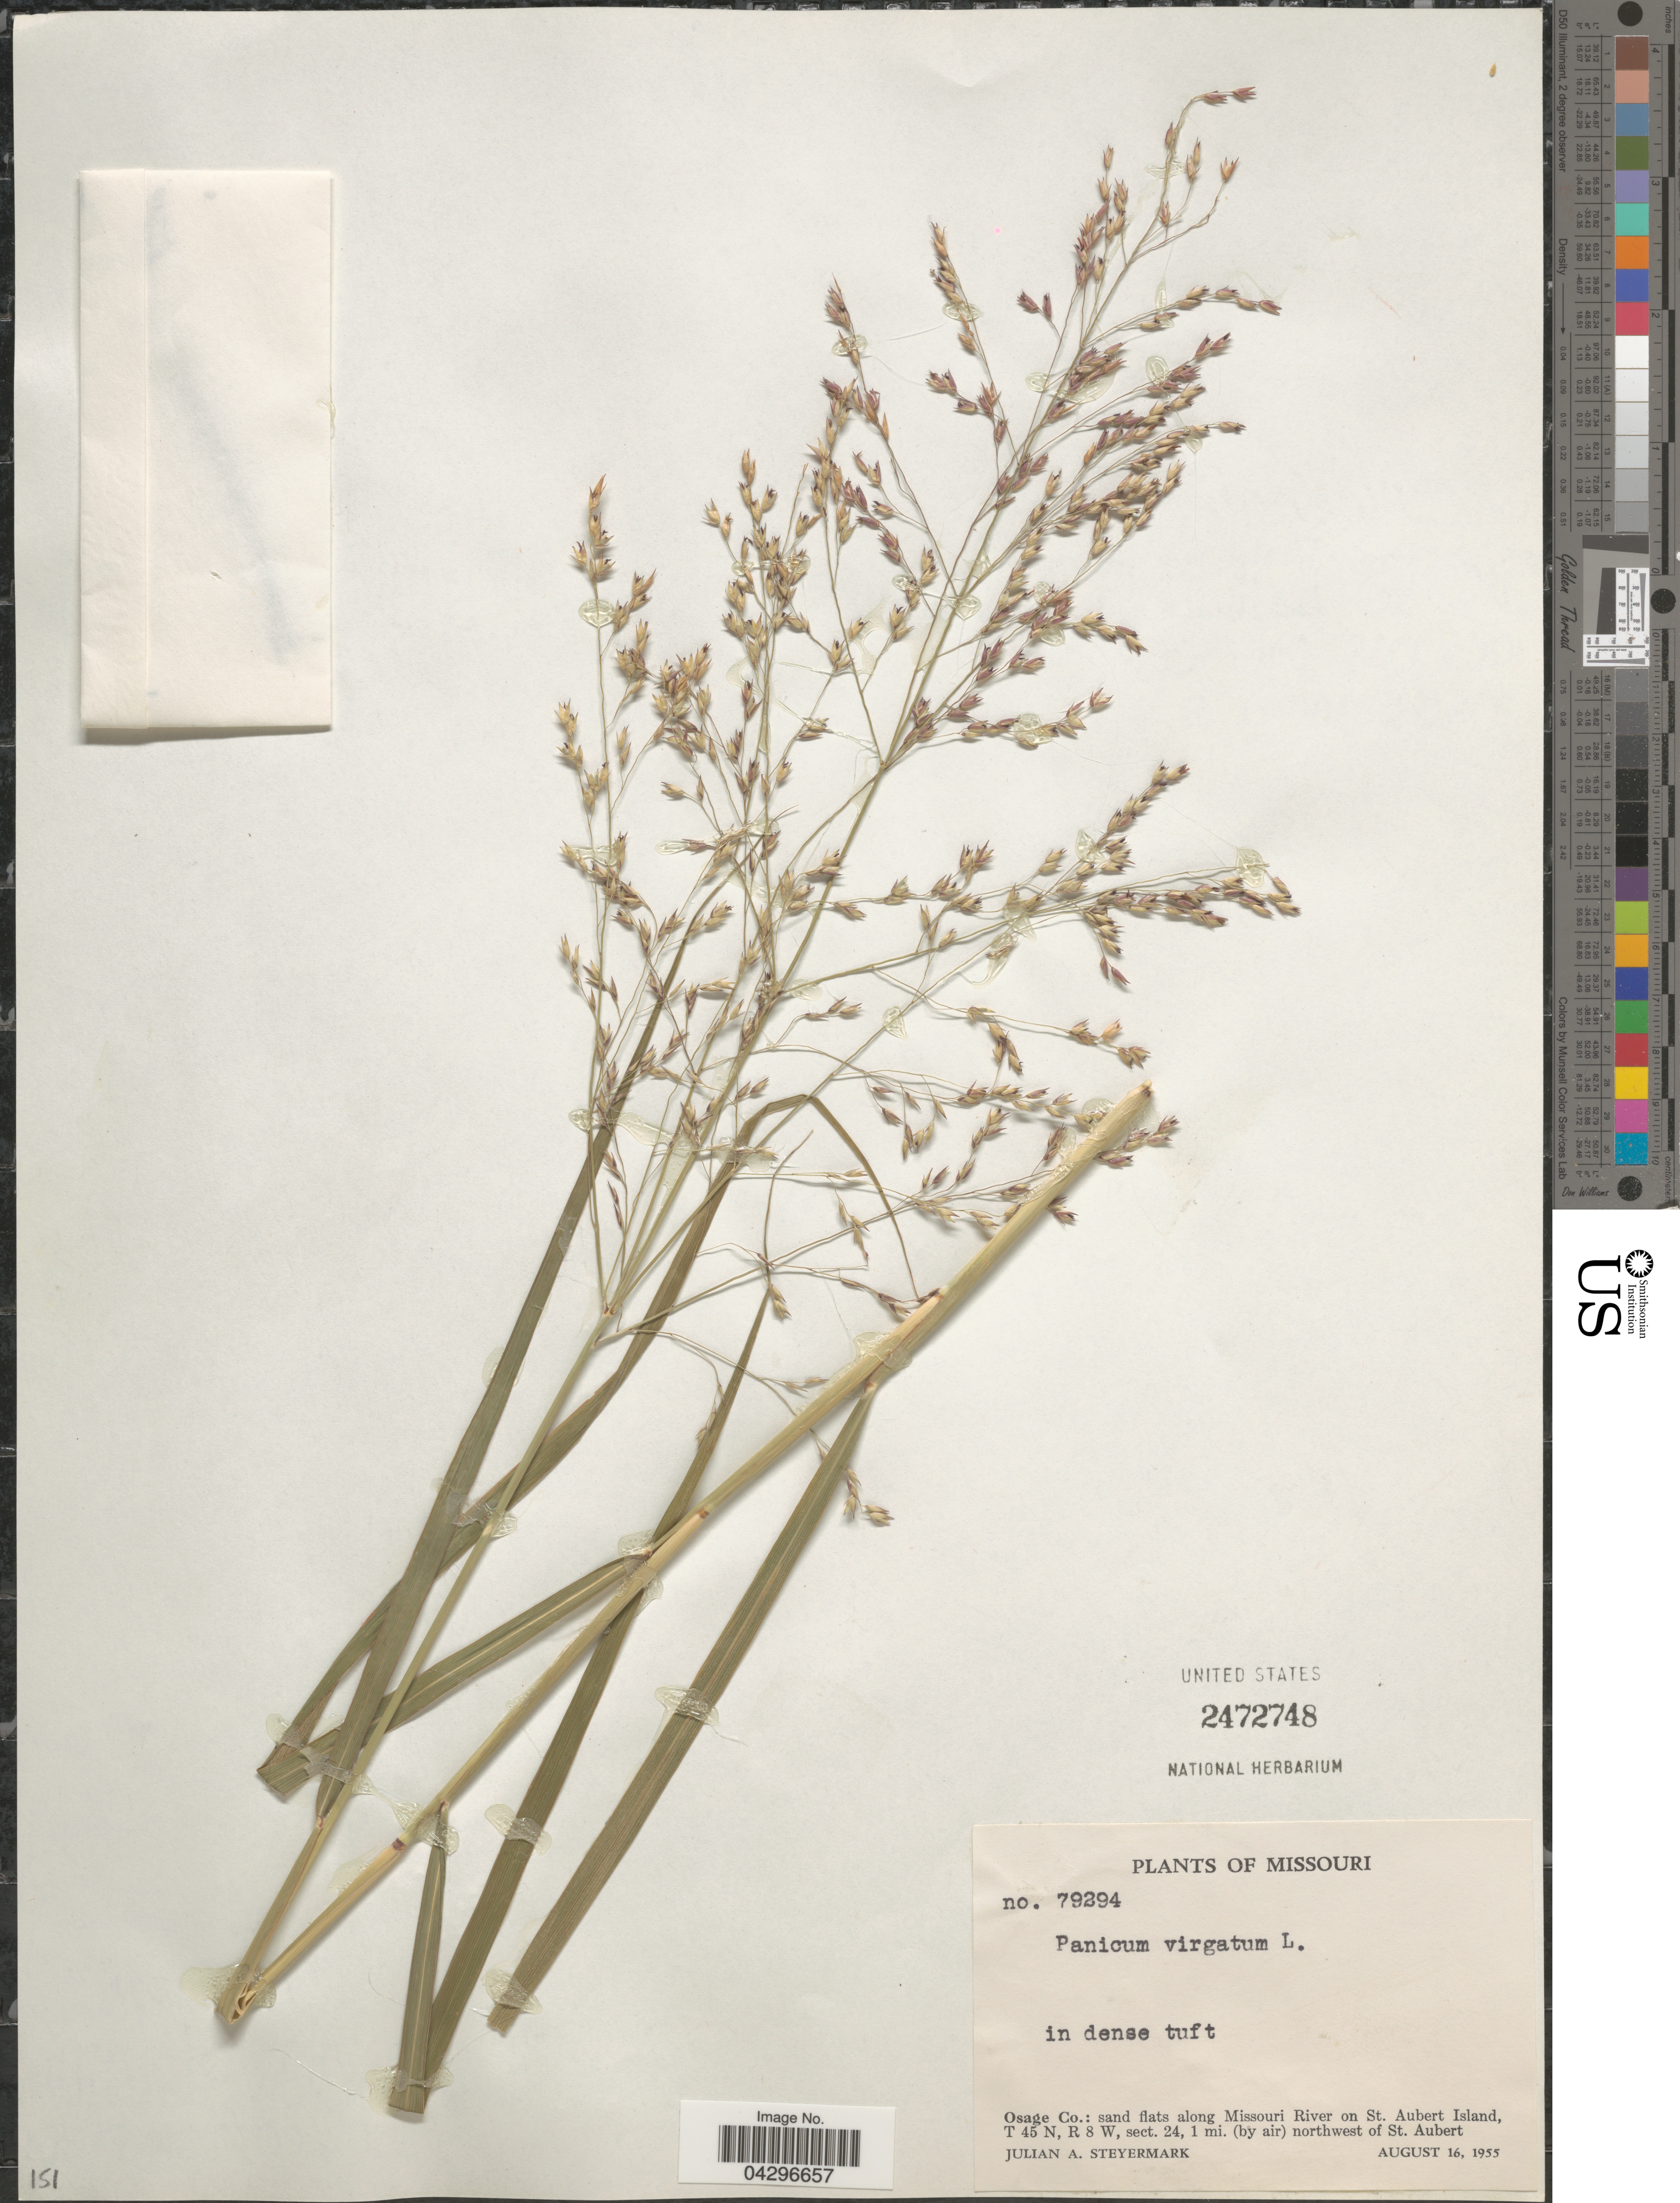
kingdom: Plantae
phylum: Tracheophyta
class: Liliopsida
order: Poales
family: Poaceae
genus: Panicum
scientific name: Panicum virgatum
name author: L.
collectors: J. Steyermark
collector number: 79294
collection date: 1955-08-16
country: United States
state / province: Missouri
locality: Osage Co.: sand flats along Missouri River on St. Aubert Island, T 45 N, R 8 W, sect. 24, 1 mi. (by air) northwest of St. Aubert.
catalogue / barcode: US 2472748